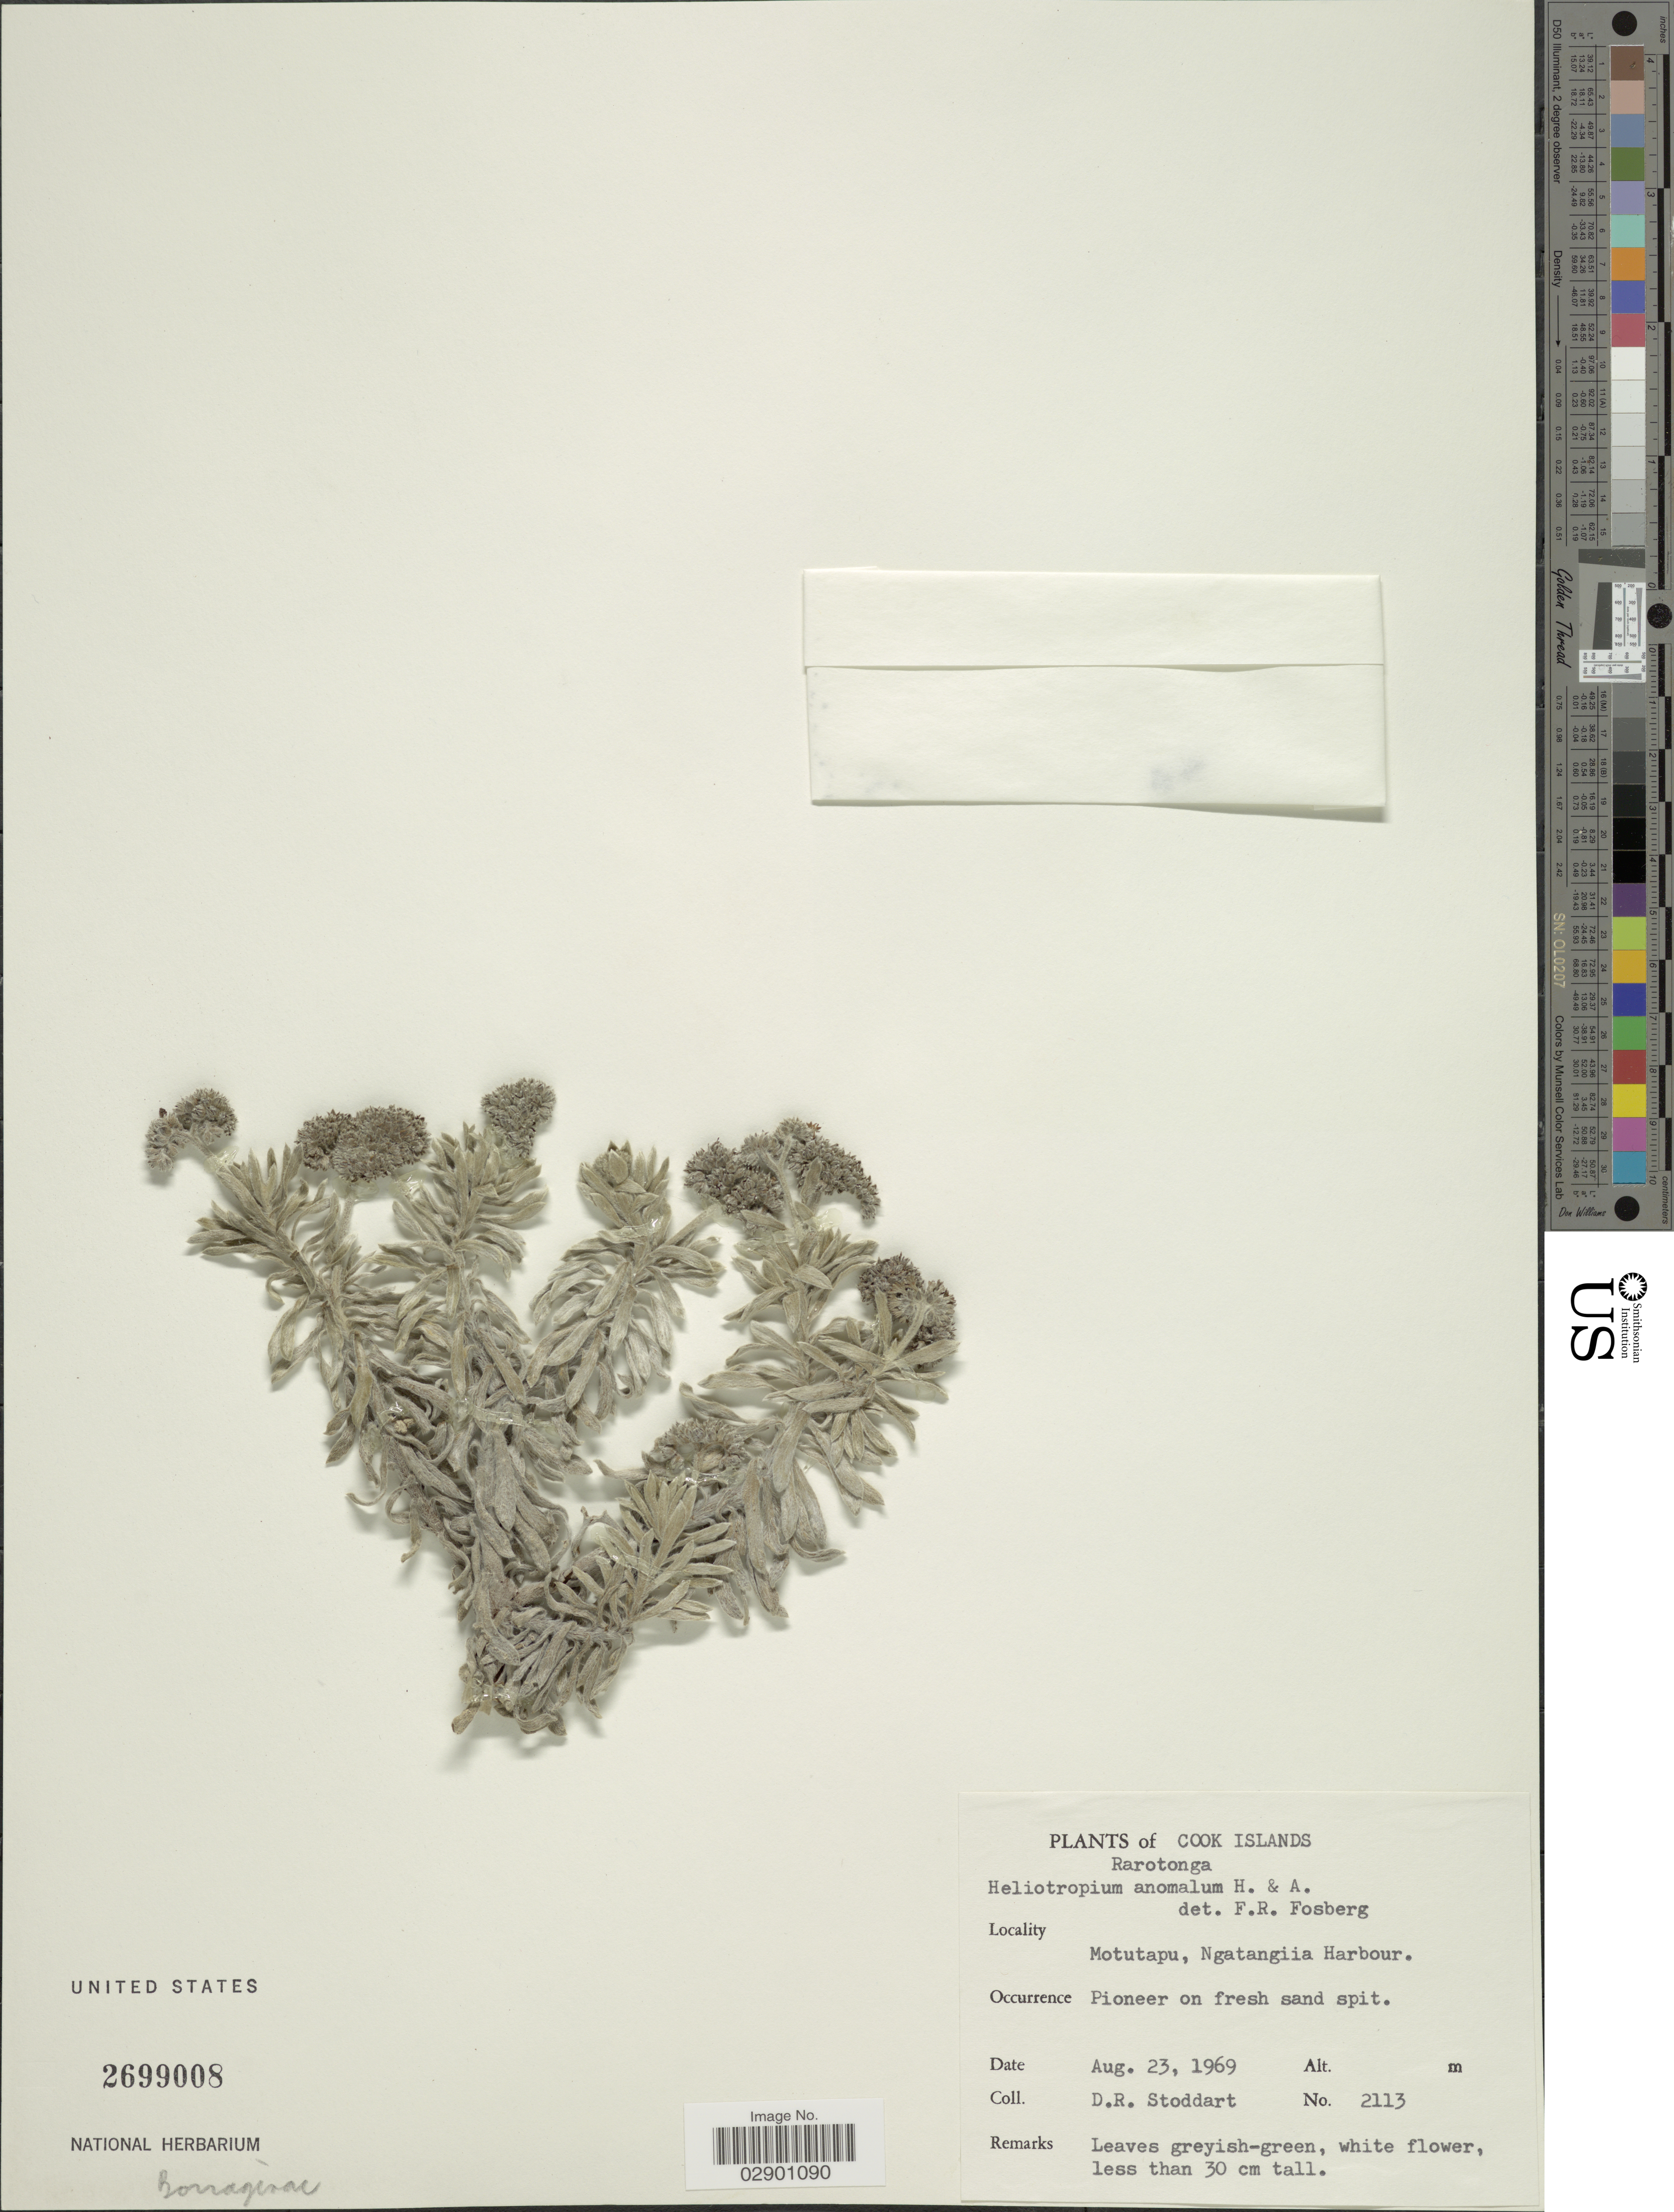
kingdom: Plantae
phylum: Tracheophyta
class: Magnoliopsida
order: Boraginales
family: Heliotropiaceae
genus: Heliotropium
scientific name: Heliotropium anomalum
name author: Hook. & Arn.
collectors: D. R. Stoddart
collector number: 2113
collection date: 1969-08-23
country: Cook Islands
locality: Cook Islands. Rarotonga. Motutapu, Ngatangiia Harbour. Pioneer on fresh sand spit.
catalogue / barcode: US 2699008